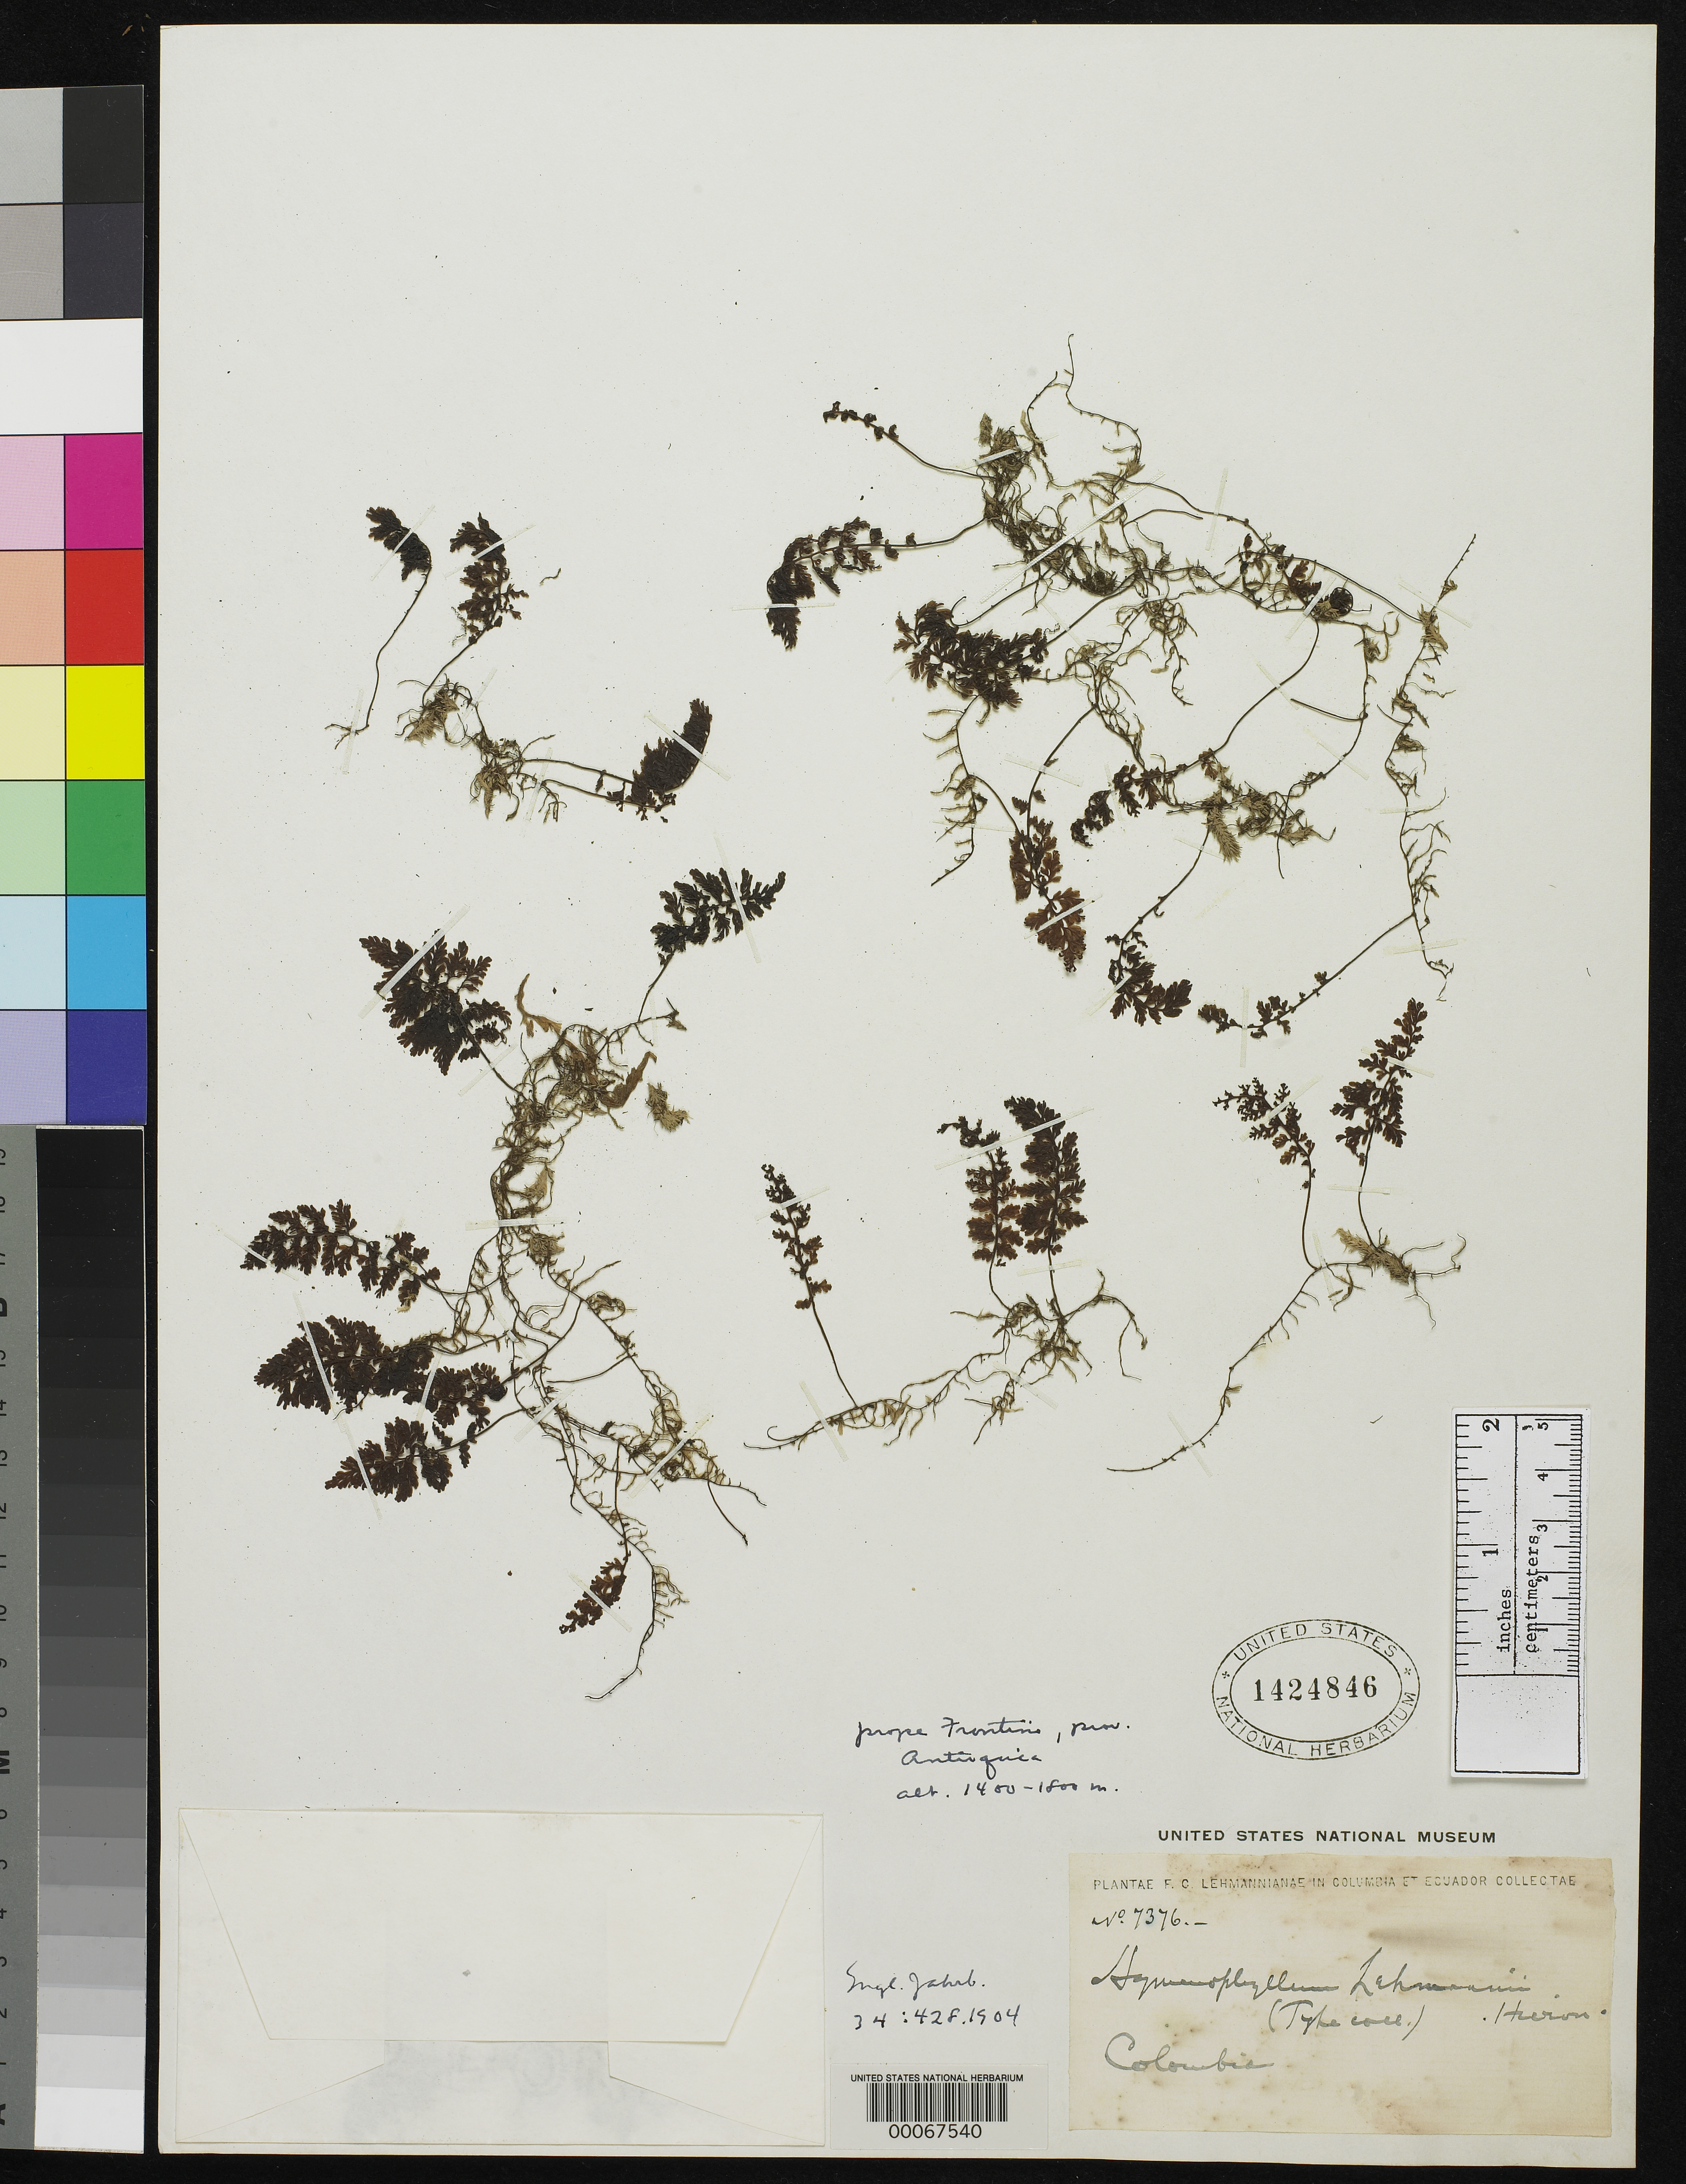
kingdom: Plantae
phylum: Tracheophyta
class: Polypodiopsida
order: Hymenophyllales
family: Hymenophyllaceae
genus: Hymenophyllum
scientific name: Hymenophyllum lehmannii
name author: Hieron.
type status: Isotype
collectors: F. C. Lehmann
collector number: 7376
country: Colombia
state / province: Antioquia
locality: Prope Frontina.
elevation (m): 1400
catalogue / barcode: US 1424846